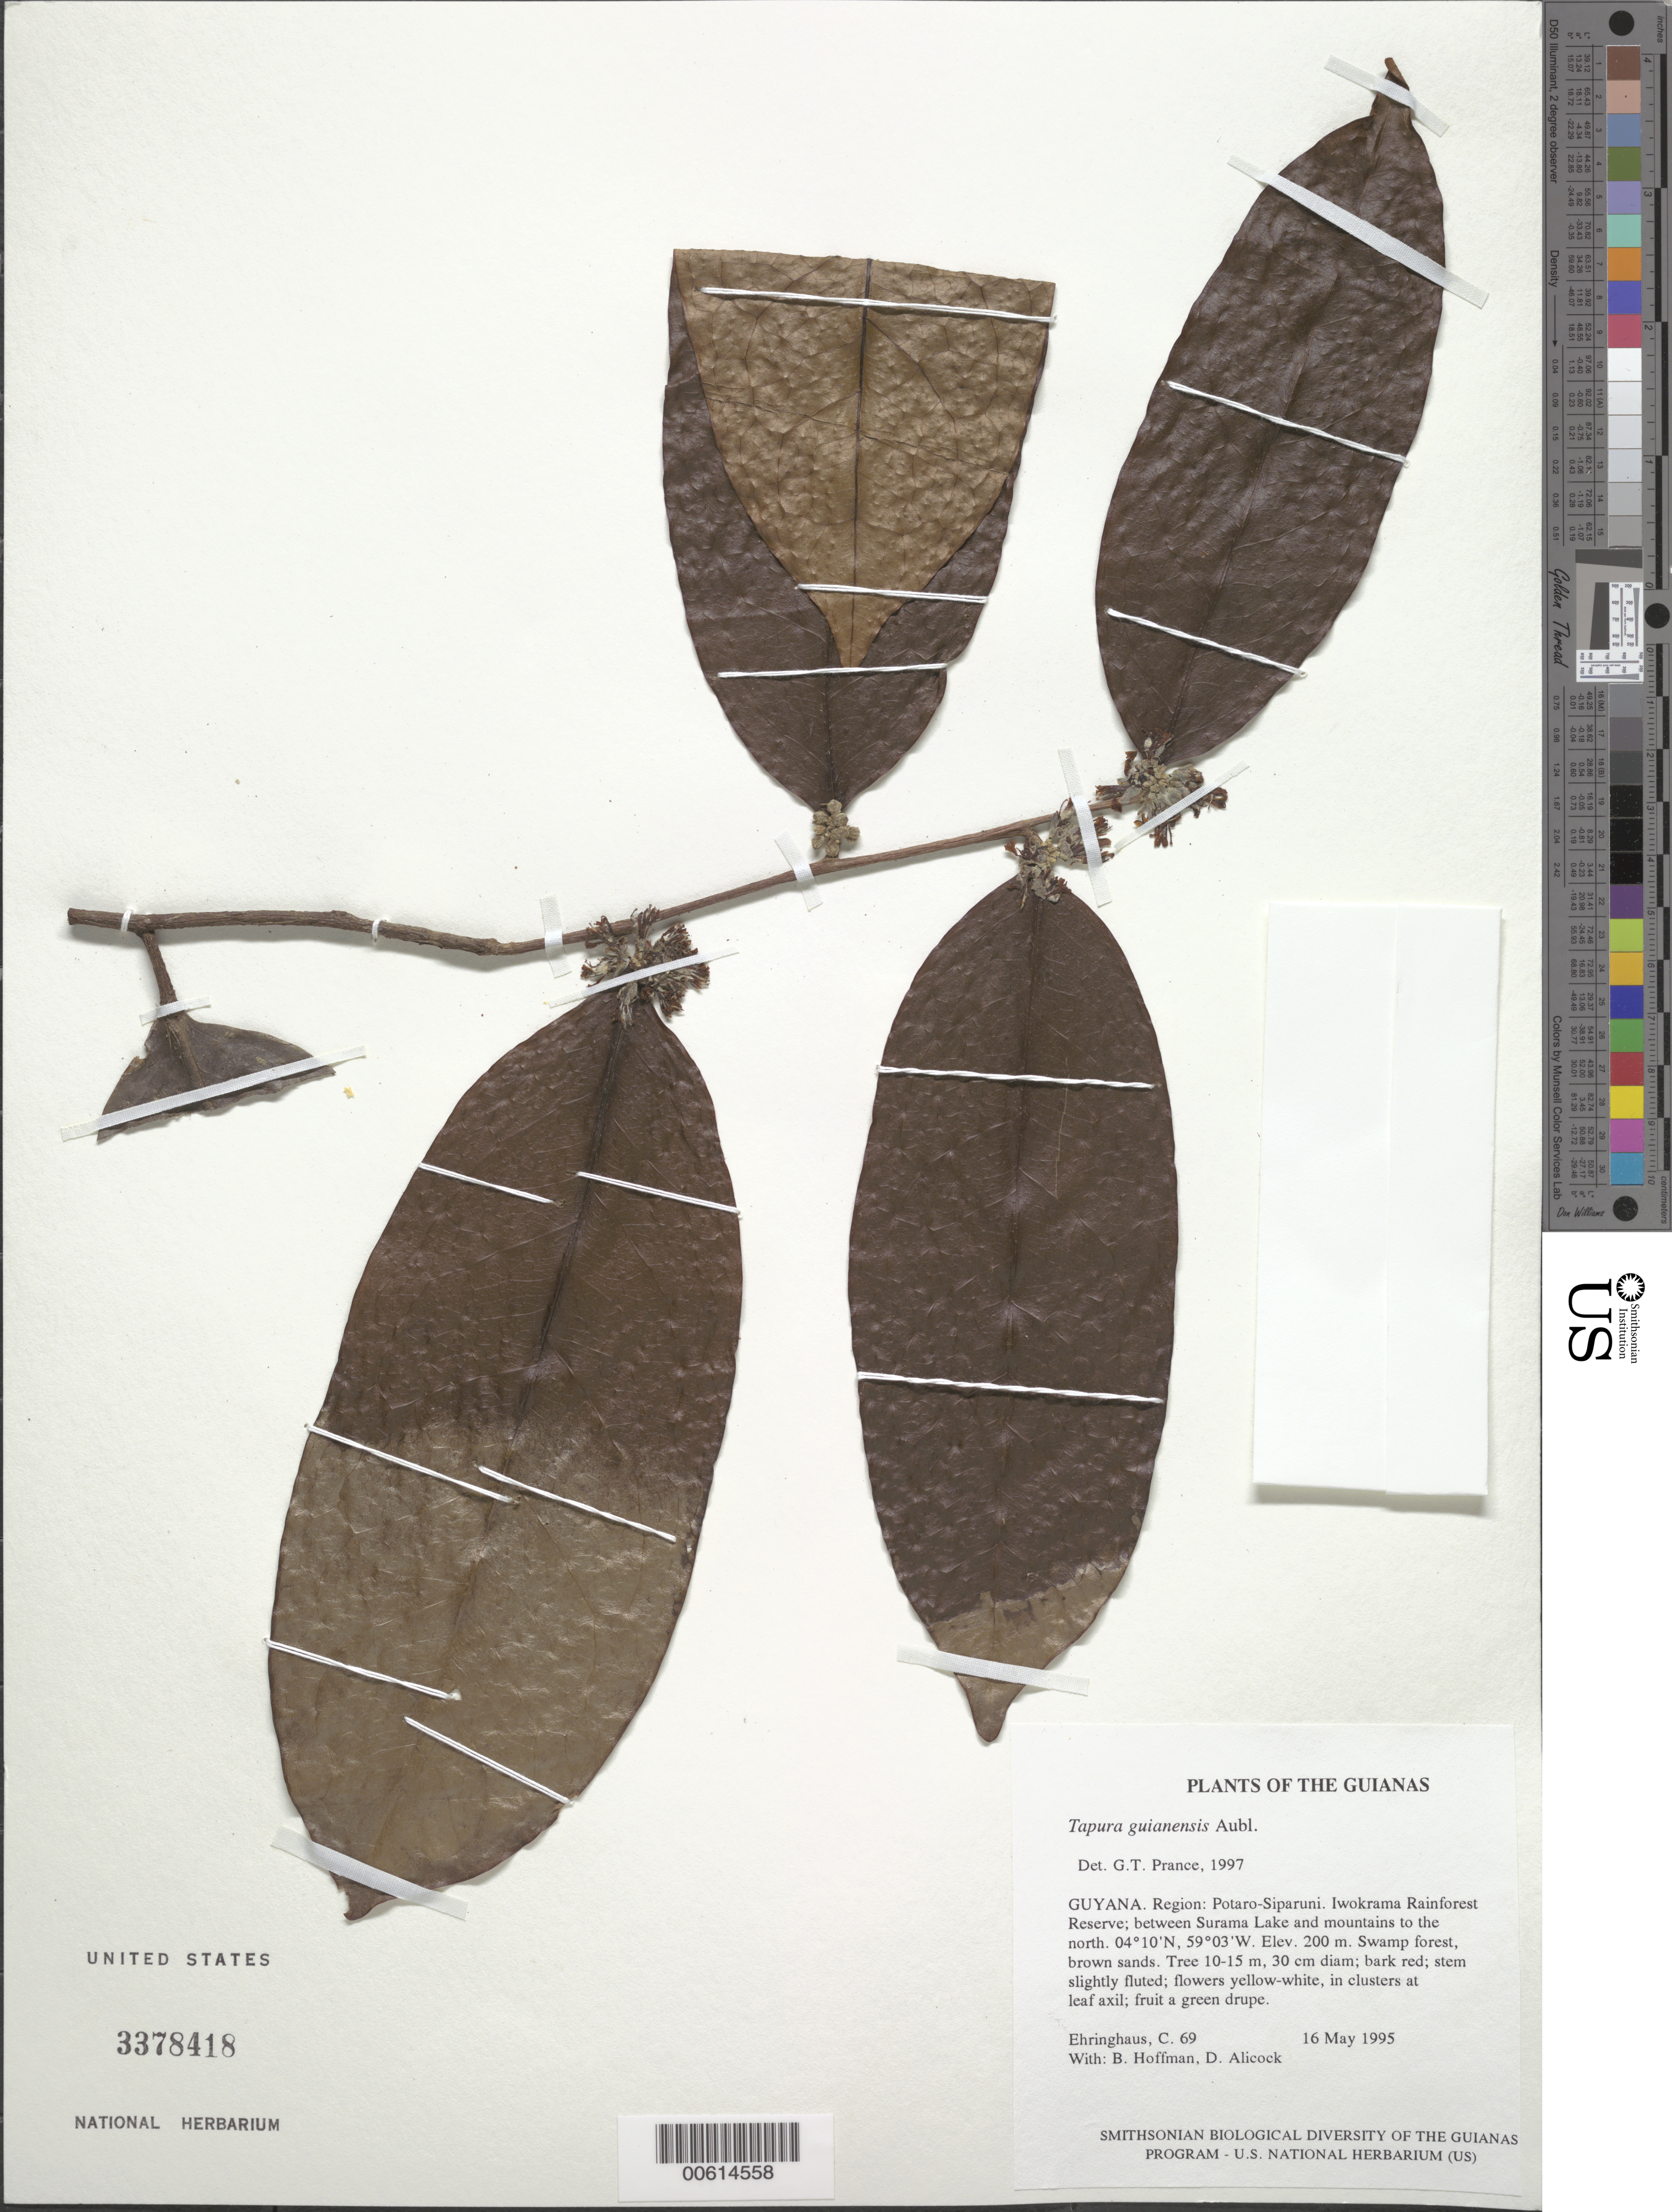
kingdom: Plantae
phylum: Tracheophyta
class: Magnoliopsida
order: Malpighiales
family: Dichapetalaceae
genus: Tapura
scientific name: Tapura guianensis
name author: Aubl.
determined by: Prance, G. T.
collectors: C. Ehringhaus, B. Hoffman & D. Allicock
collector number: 69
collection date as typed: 16 May 1995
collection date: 1995-05-16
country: Guyana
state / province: Potaro-Siparuni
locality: Iwokrama Rainforest Reserve; between Surama Lake and mountains to the north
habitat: Swamp forest, brown sands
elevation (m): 200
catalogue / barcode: US 3378418